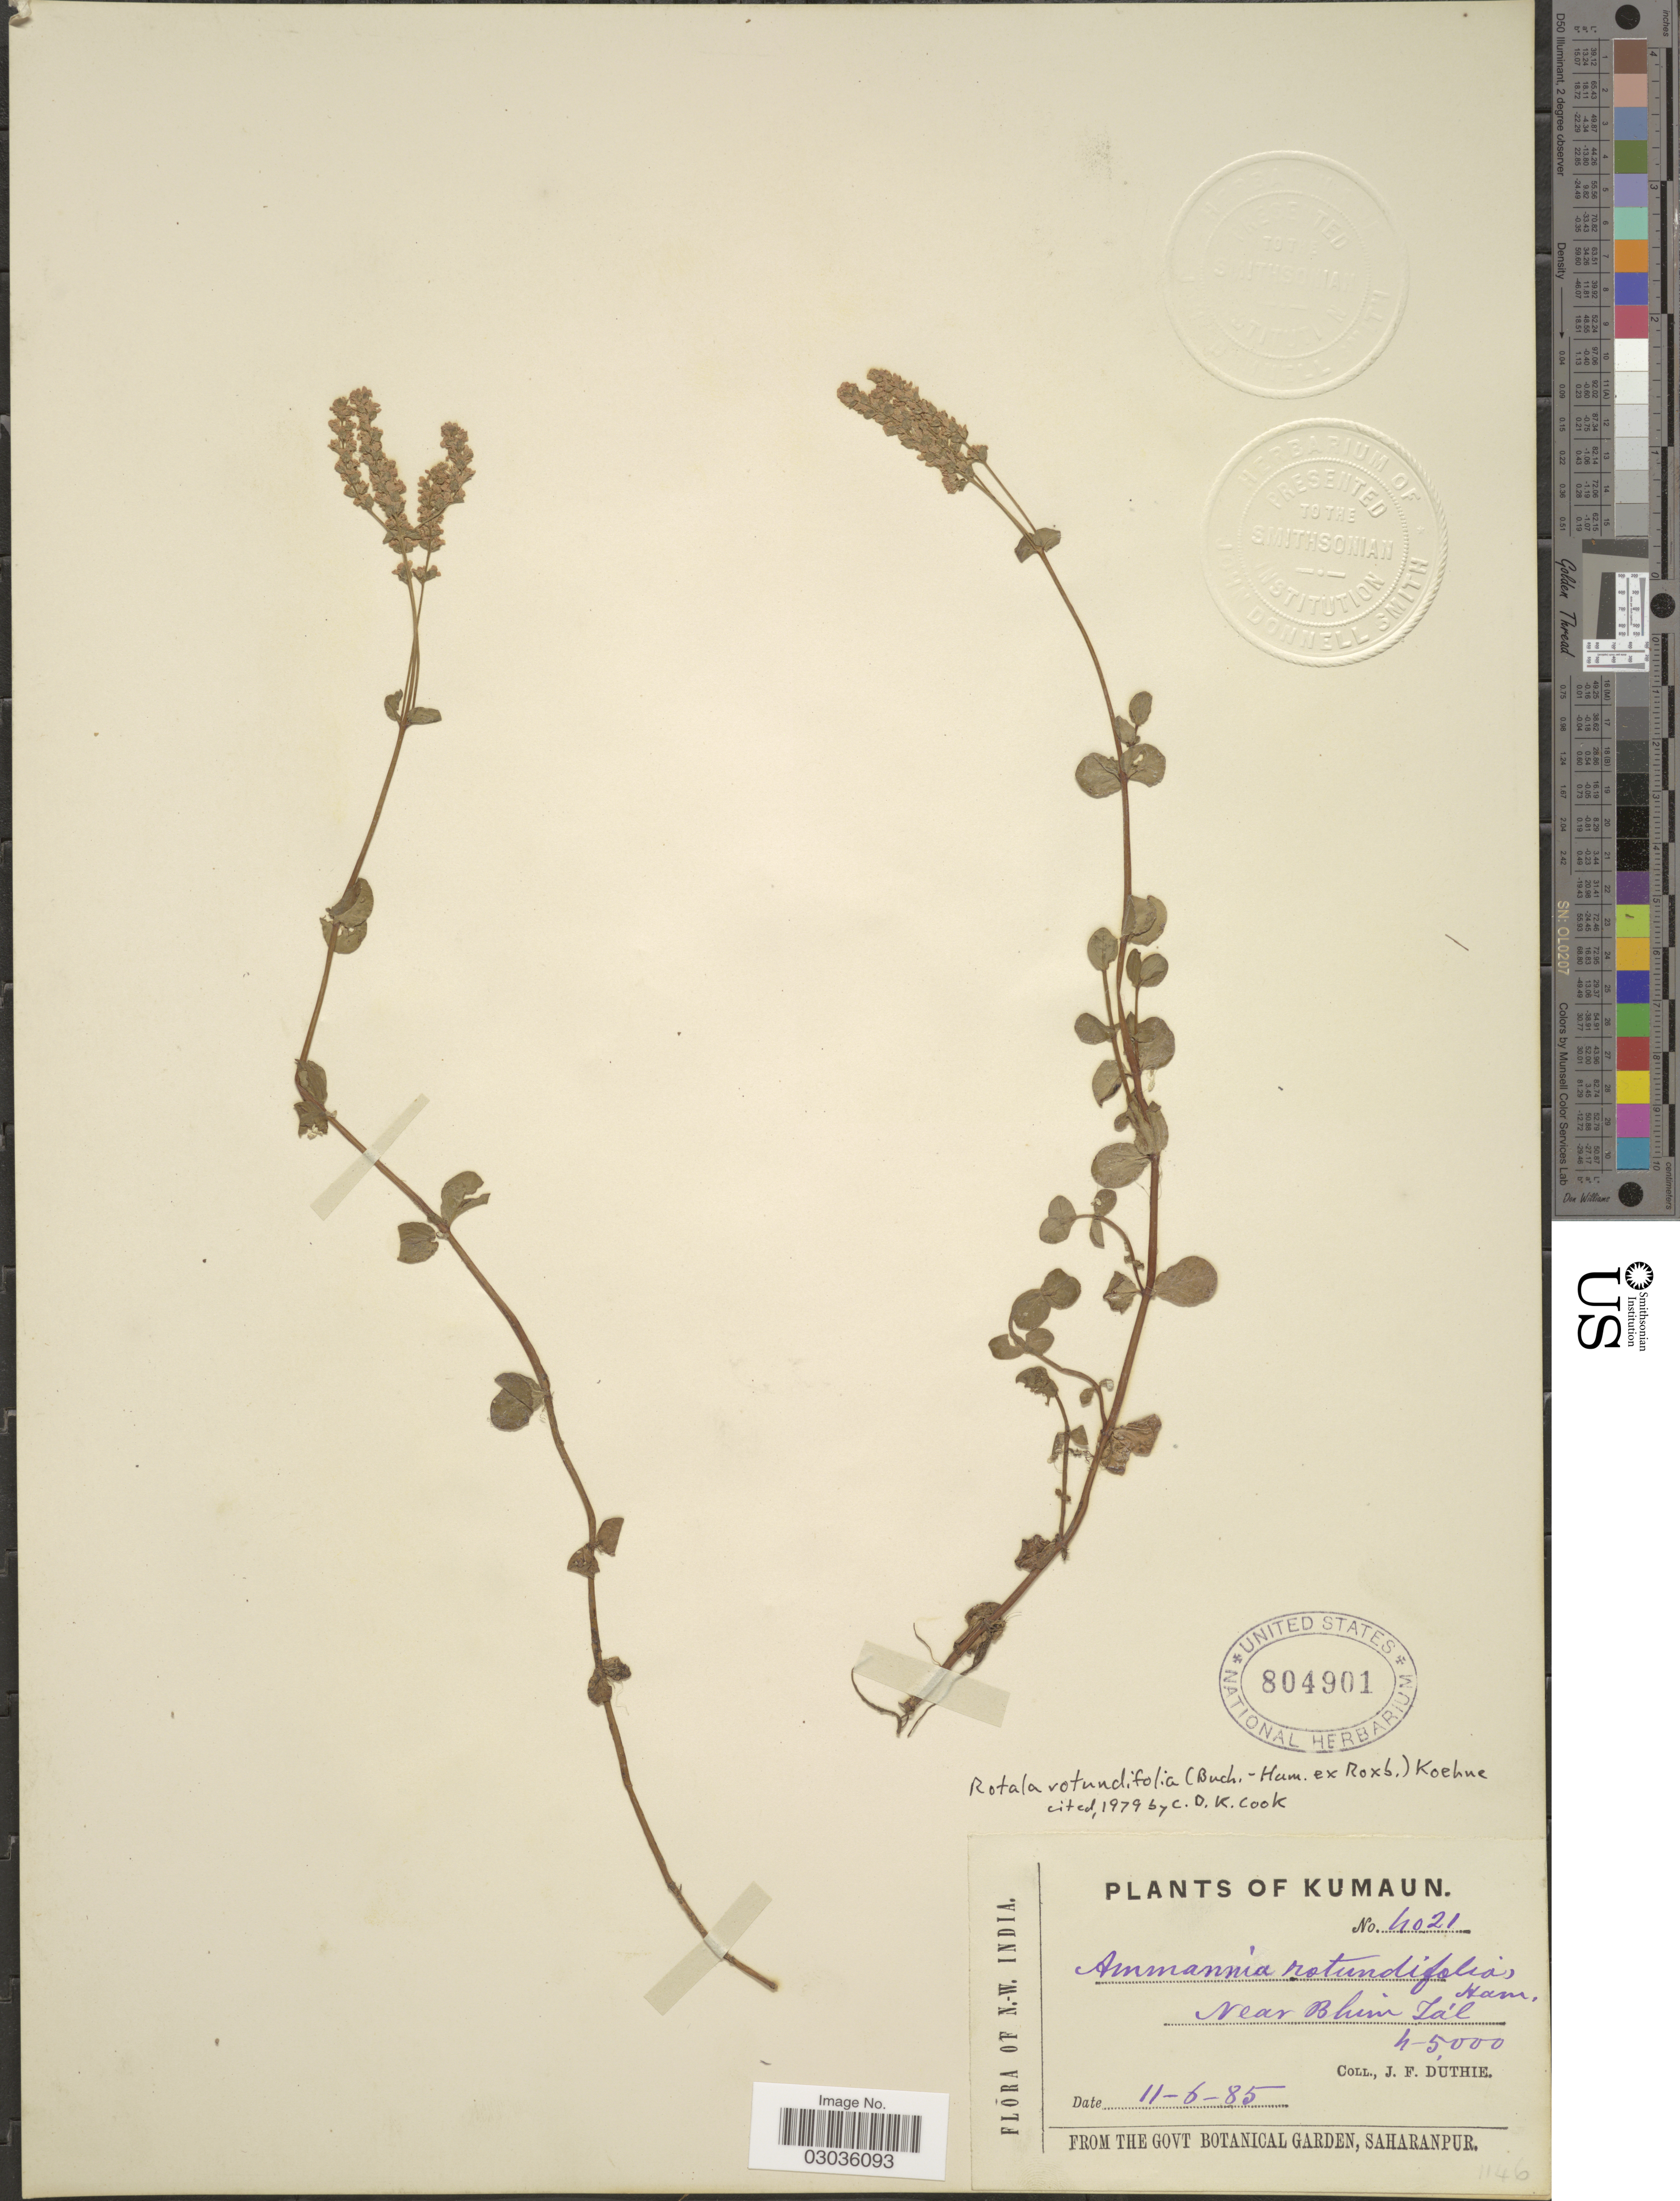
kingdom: Plantae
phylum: Tracheophyta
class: Magnoliopsida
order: Myrtales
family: Lythraceae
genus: Rotala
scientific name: Rotala rotundifolia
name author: (Buch.-Ham. & Roxb.) Koehne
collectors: J. F. Duthie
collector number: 4021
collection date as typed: Transcribed d/m/y: 11/6/85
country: India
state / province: Uttarakhand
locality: N.W. India, Kumaun, Near Bhim Ta'l.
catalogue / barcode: US 804901